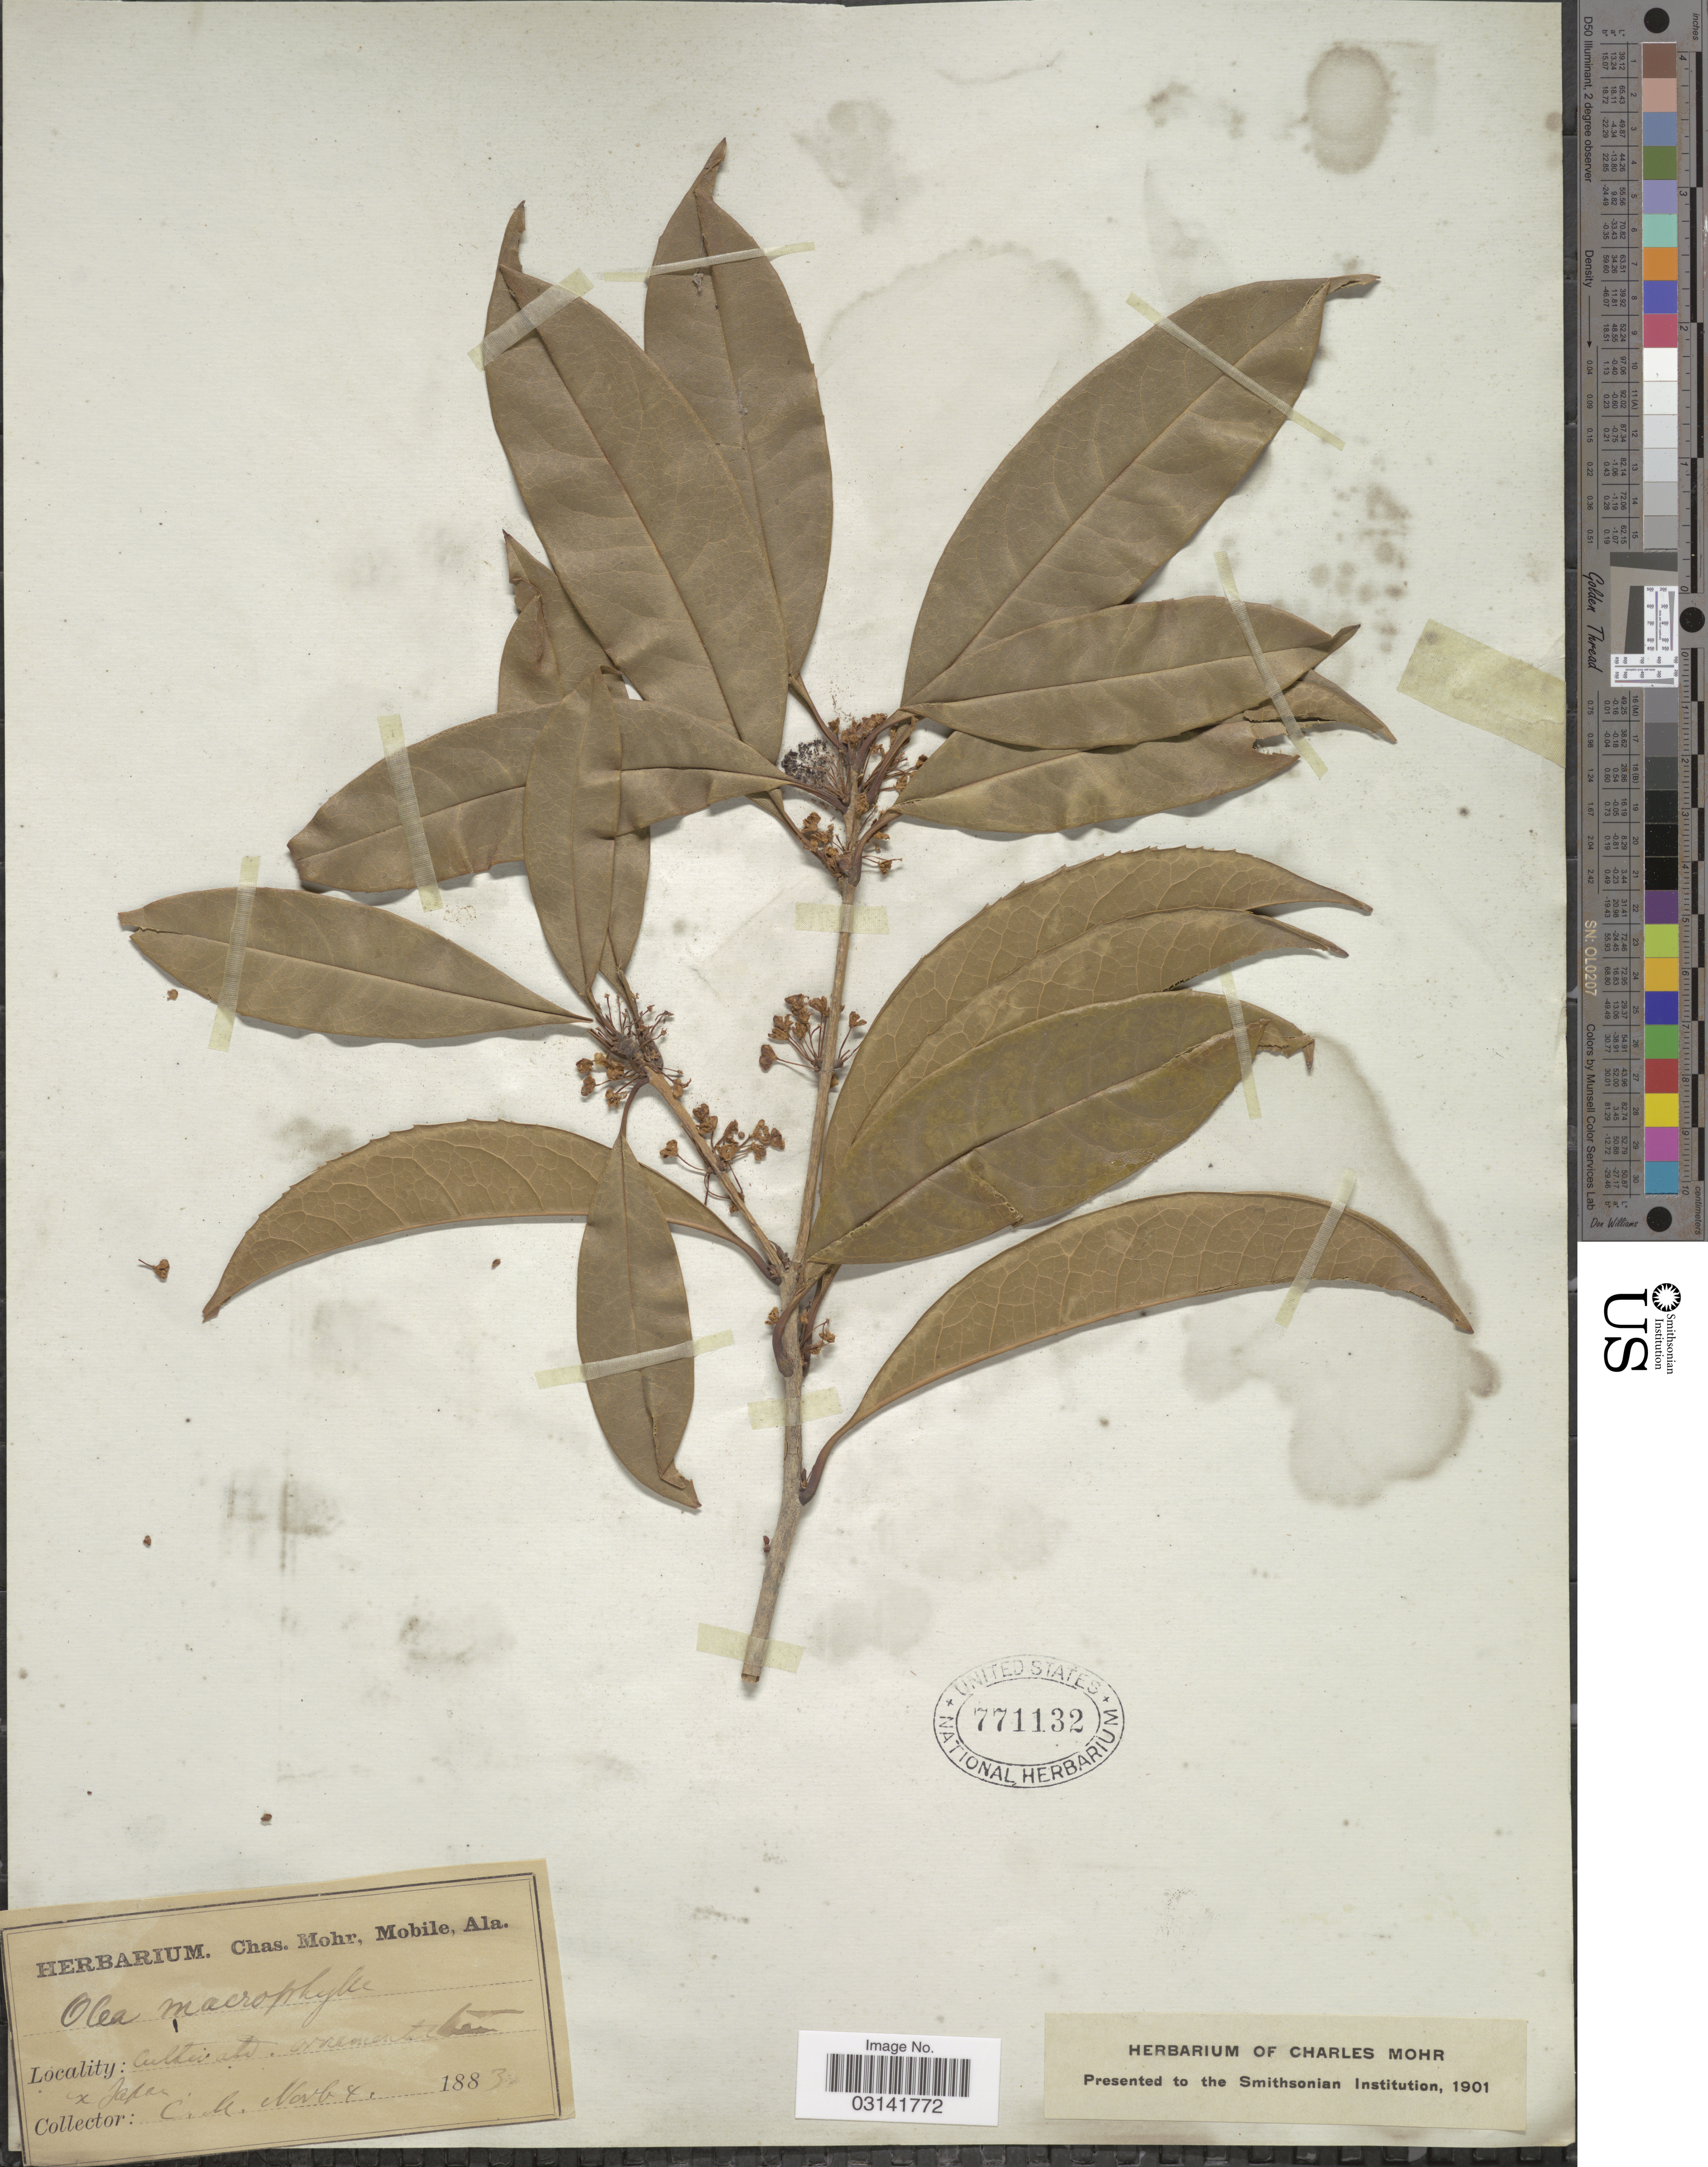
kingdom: Plantae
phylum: Tracheophyta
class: Magnoliopsida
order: Lamiales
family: Oleaceae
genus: Olea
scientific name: Olea macrophylla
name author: Baker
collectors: Mohr, C. T. (herbarium)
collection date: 1883-11-04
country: Japan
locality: Ornamental Japan.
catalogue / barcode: US 771132